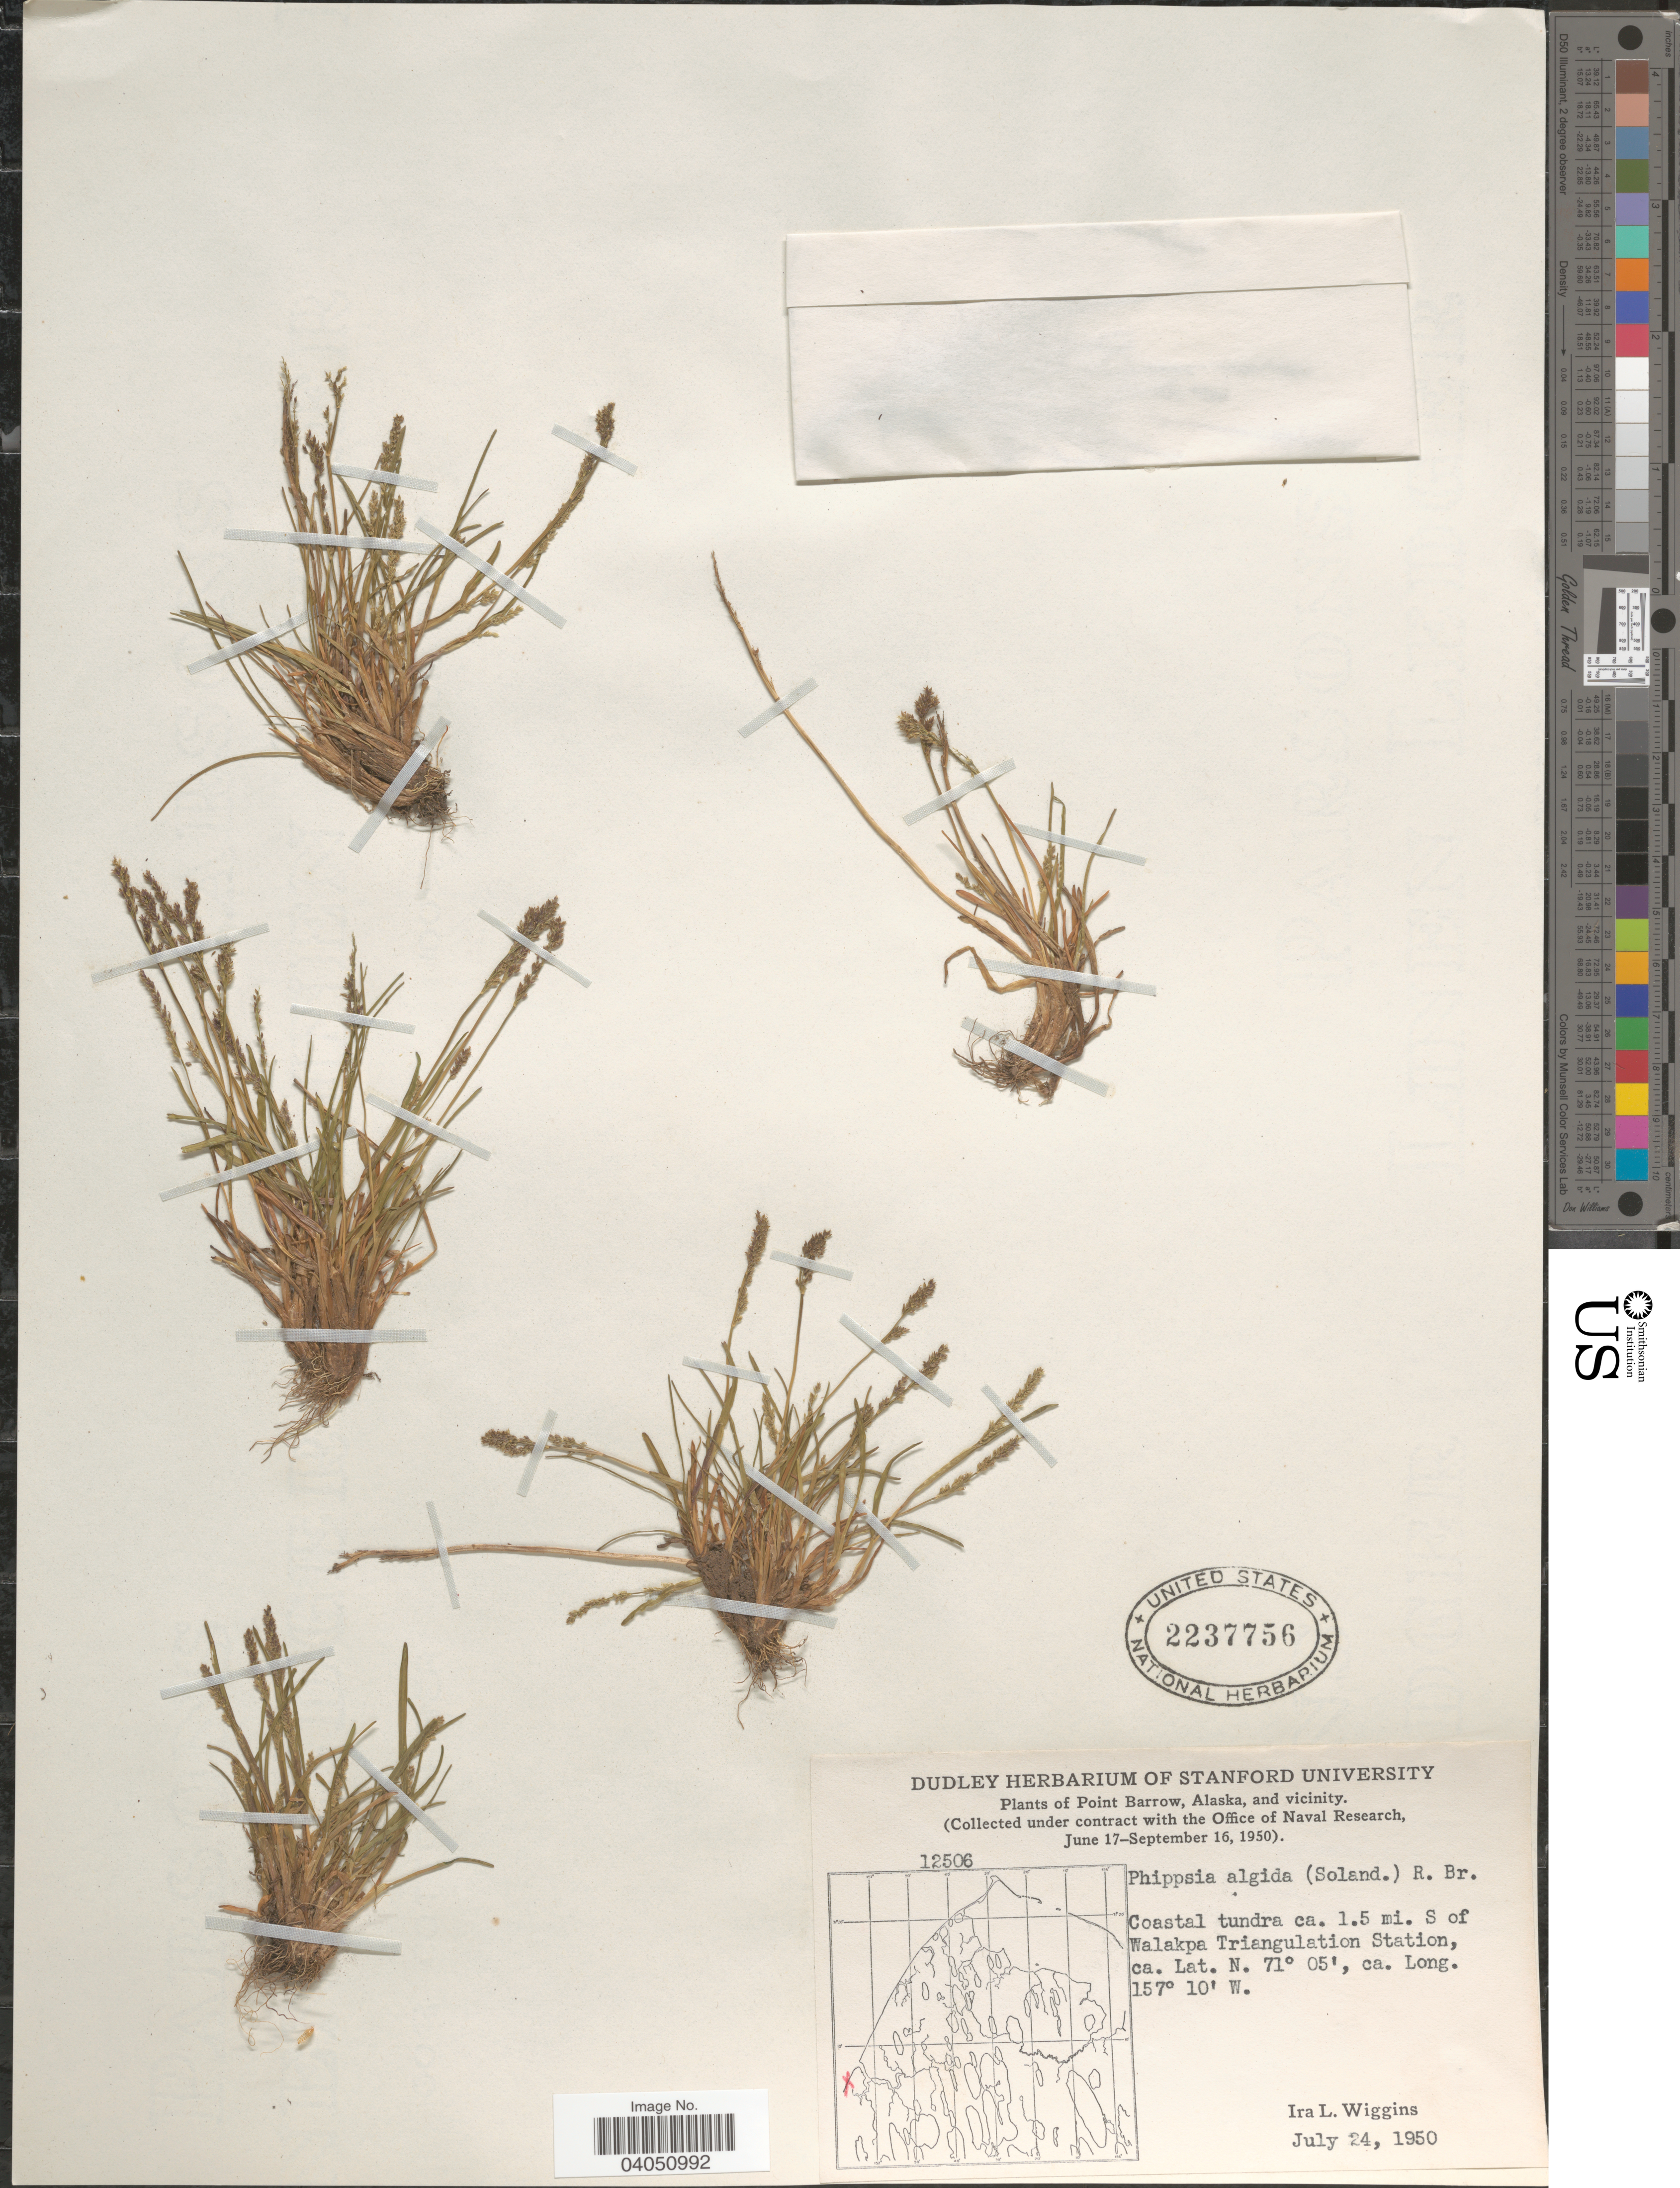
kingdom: Plantae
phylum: Tracheophyta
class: Liliopsida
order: Poales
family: Poaceae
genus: Phippsia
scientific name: Phippsia algida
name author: (Sol.) R. Br.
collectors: I. L. Wiggins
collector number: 12506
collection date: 1950-07-24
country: United States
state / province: Alaska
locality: Point Barrow, and vicinity. Coastal tundra ca. 1.5 mi. S of Walakpa Triangulation Station.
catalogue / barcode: US 2237756